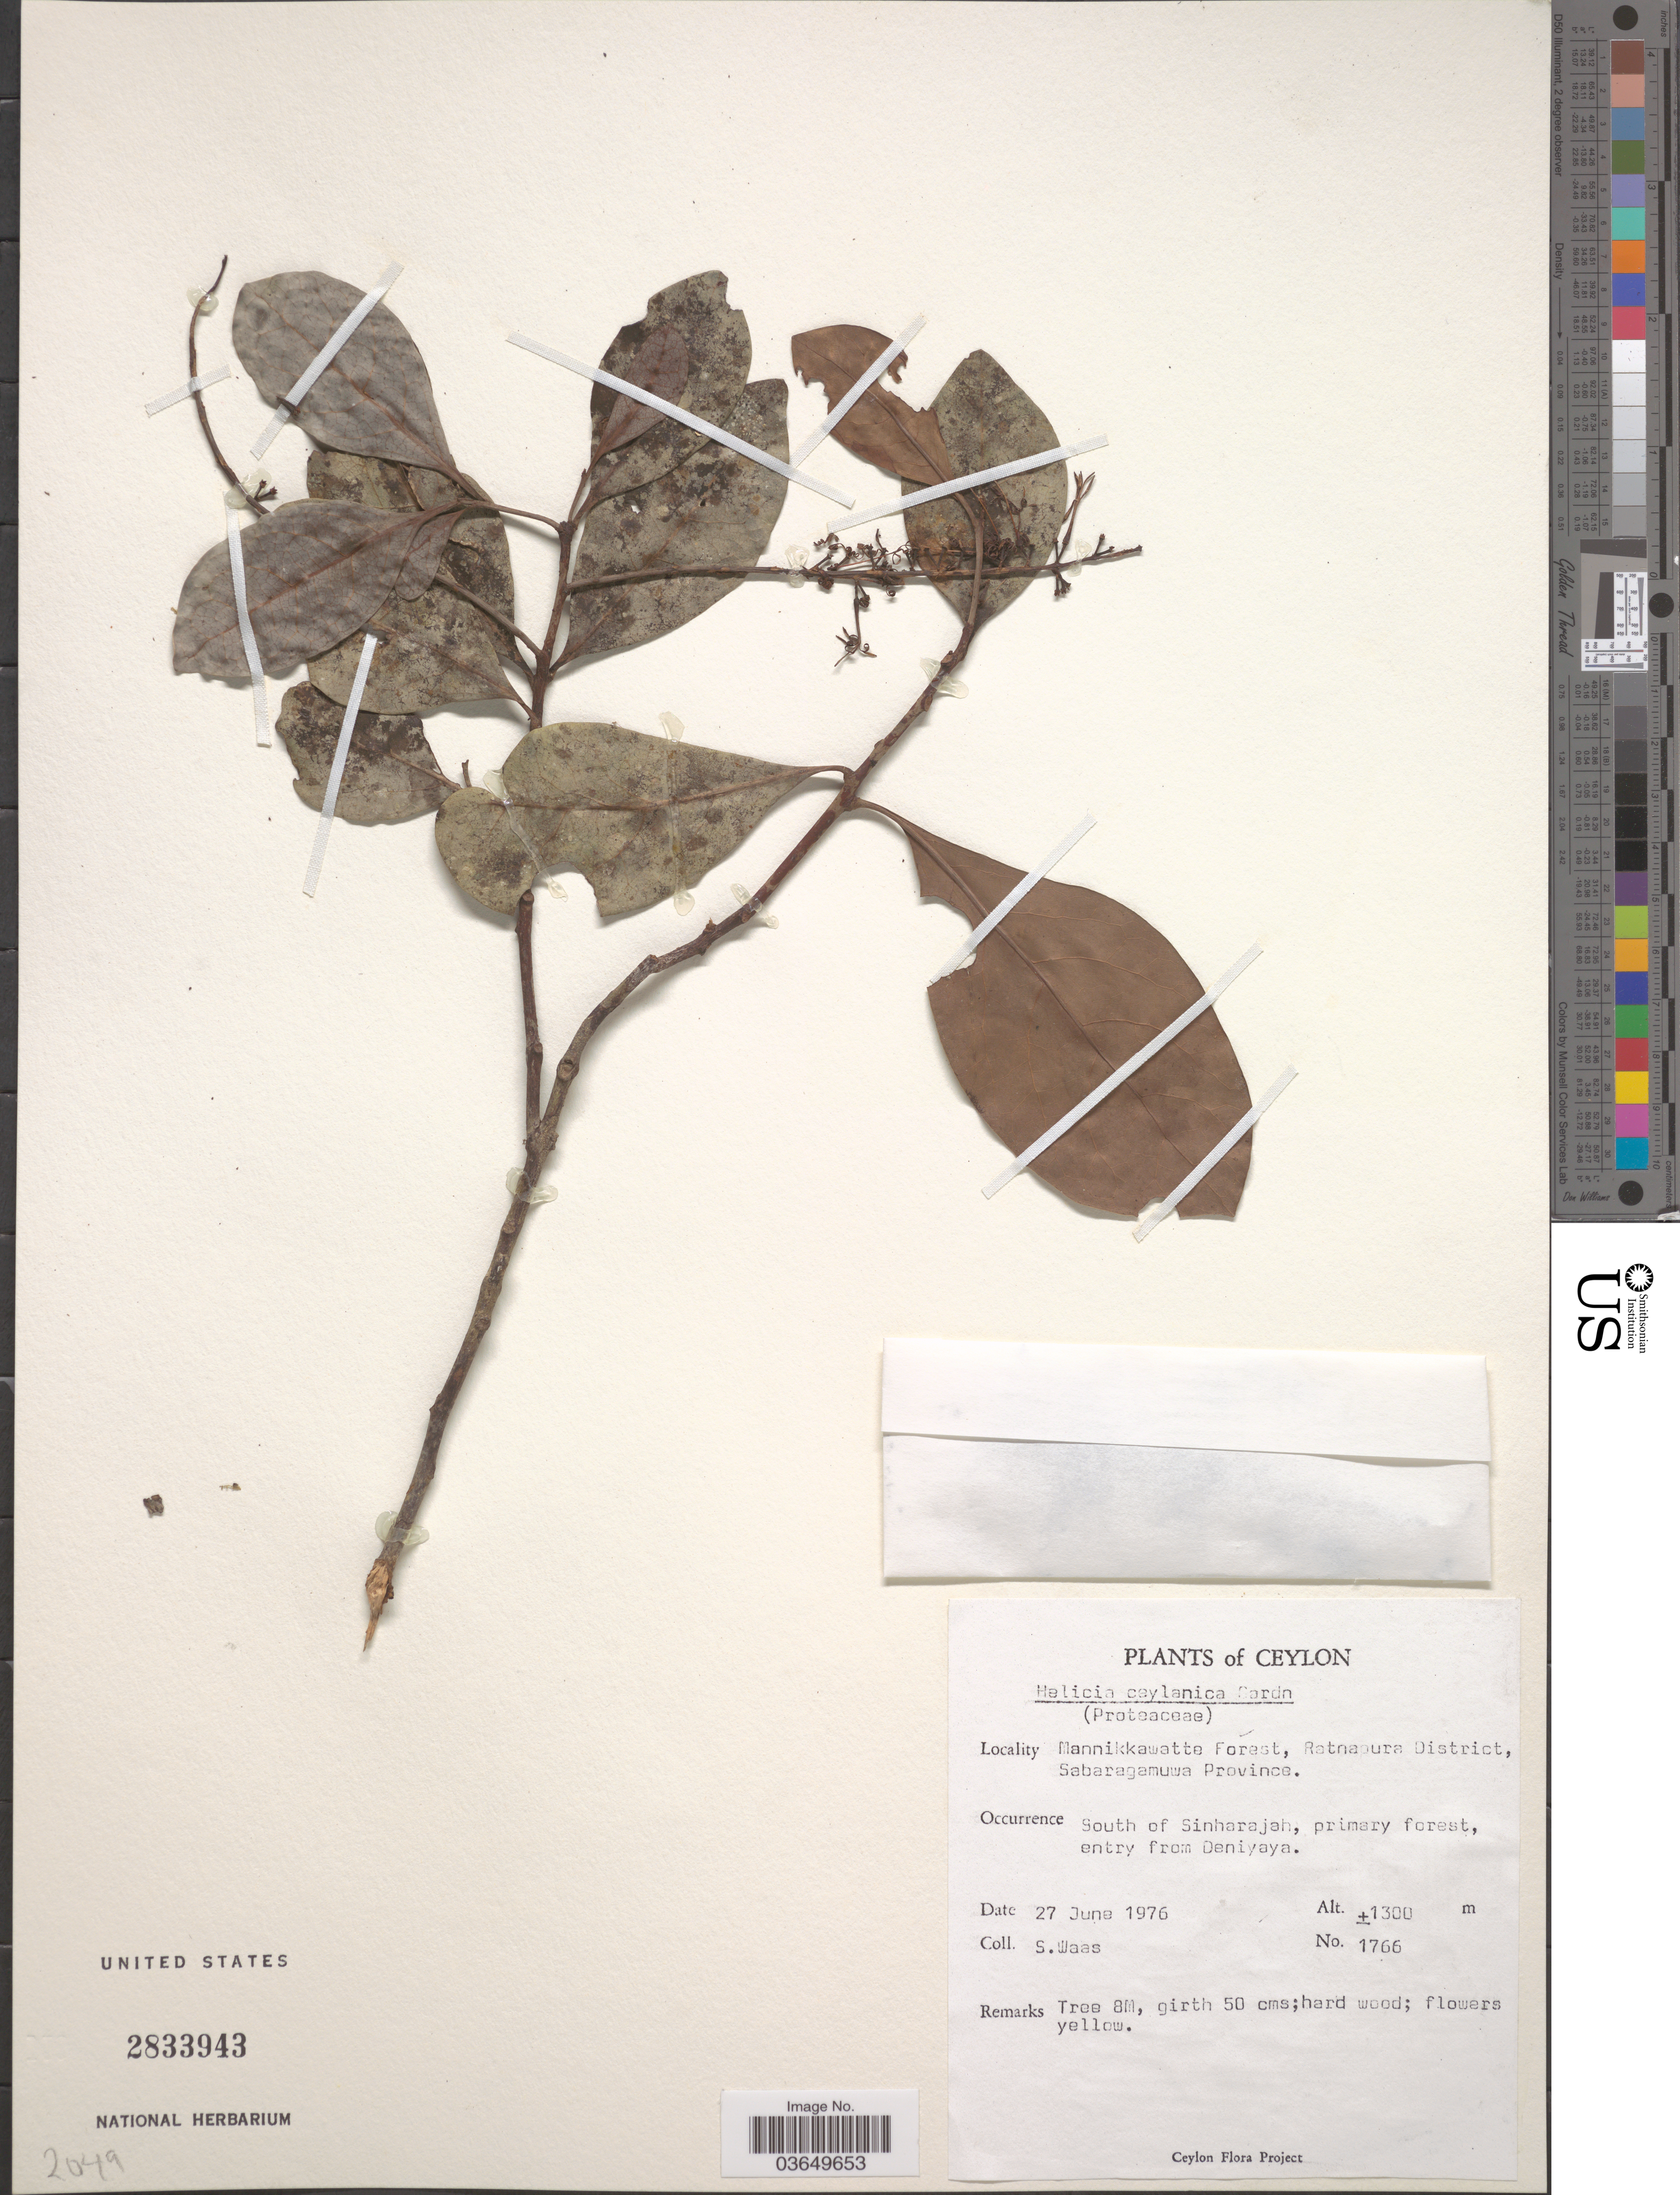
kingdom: Plantae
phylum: Tracheophyta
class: Magnoliopsida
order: Proteales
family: Proteaceae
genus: Helicia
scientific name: Helicia ceylanica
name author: Gardner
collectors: S. Waas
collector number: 1766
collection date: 1976-06-27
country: Sri Lanka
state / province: Sabaragamuwa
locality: Ceylon. Mannikkawatte Forest, Ratnapura District. South of Sinharajah, entry from Deniyaya.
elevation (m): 1300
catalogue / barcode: US 2833943